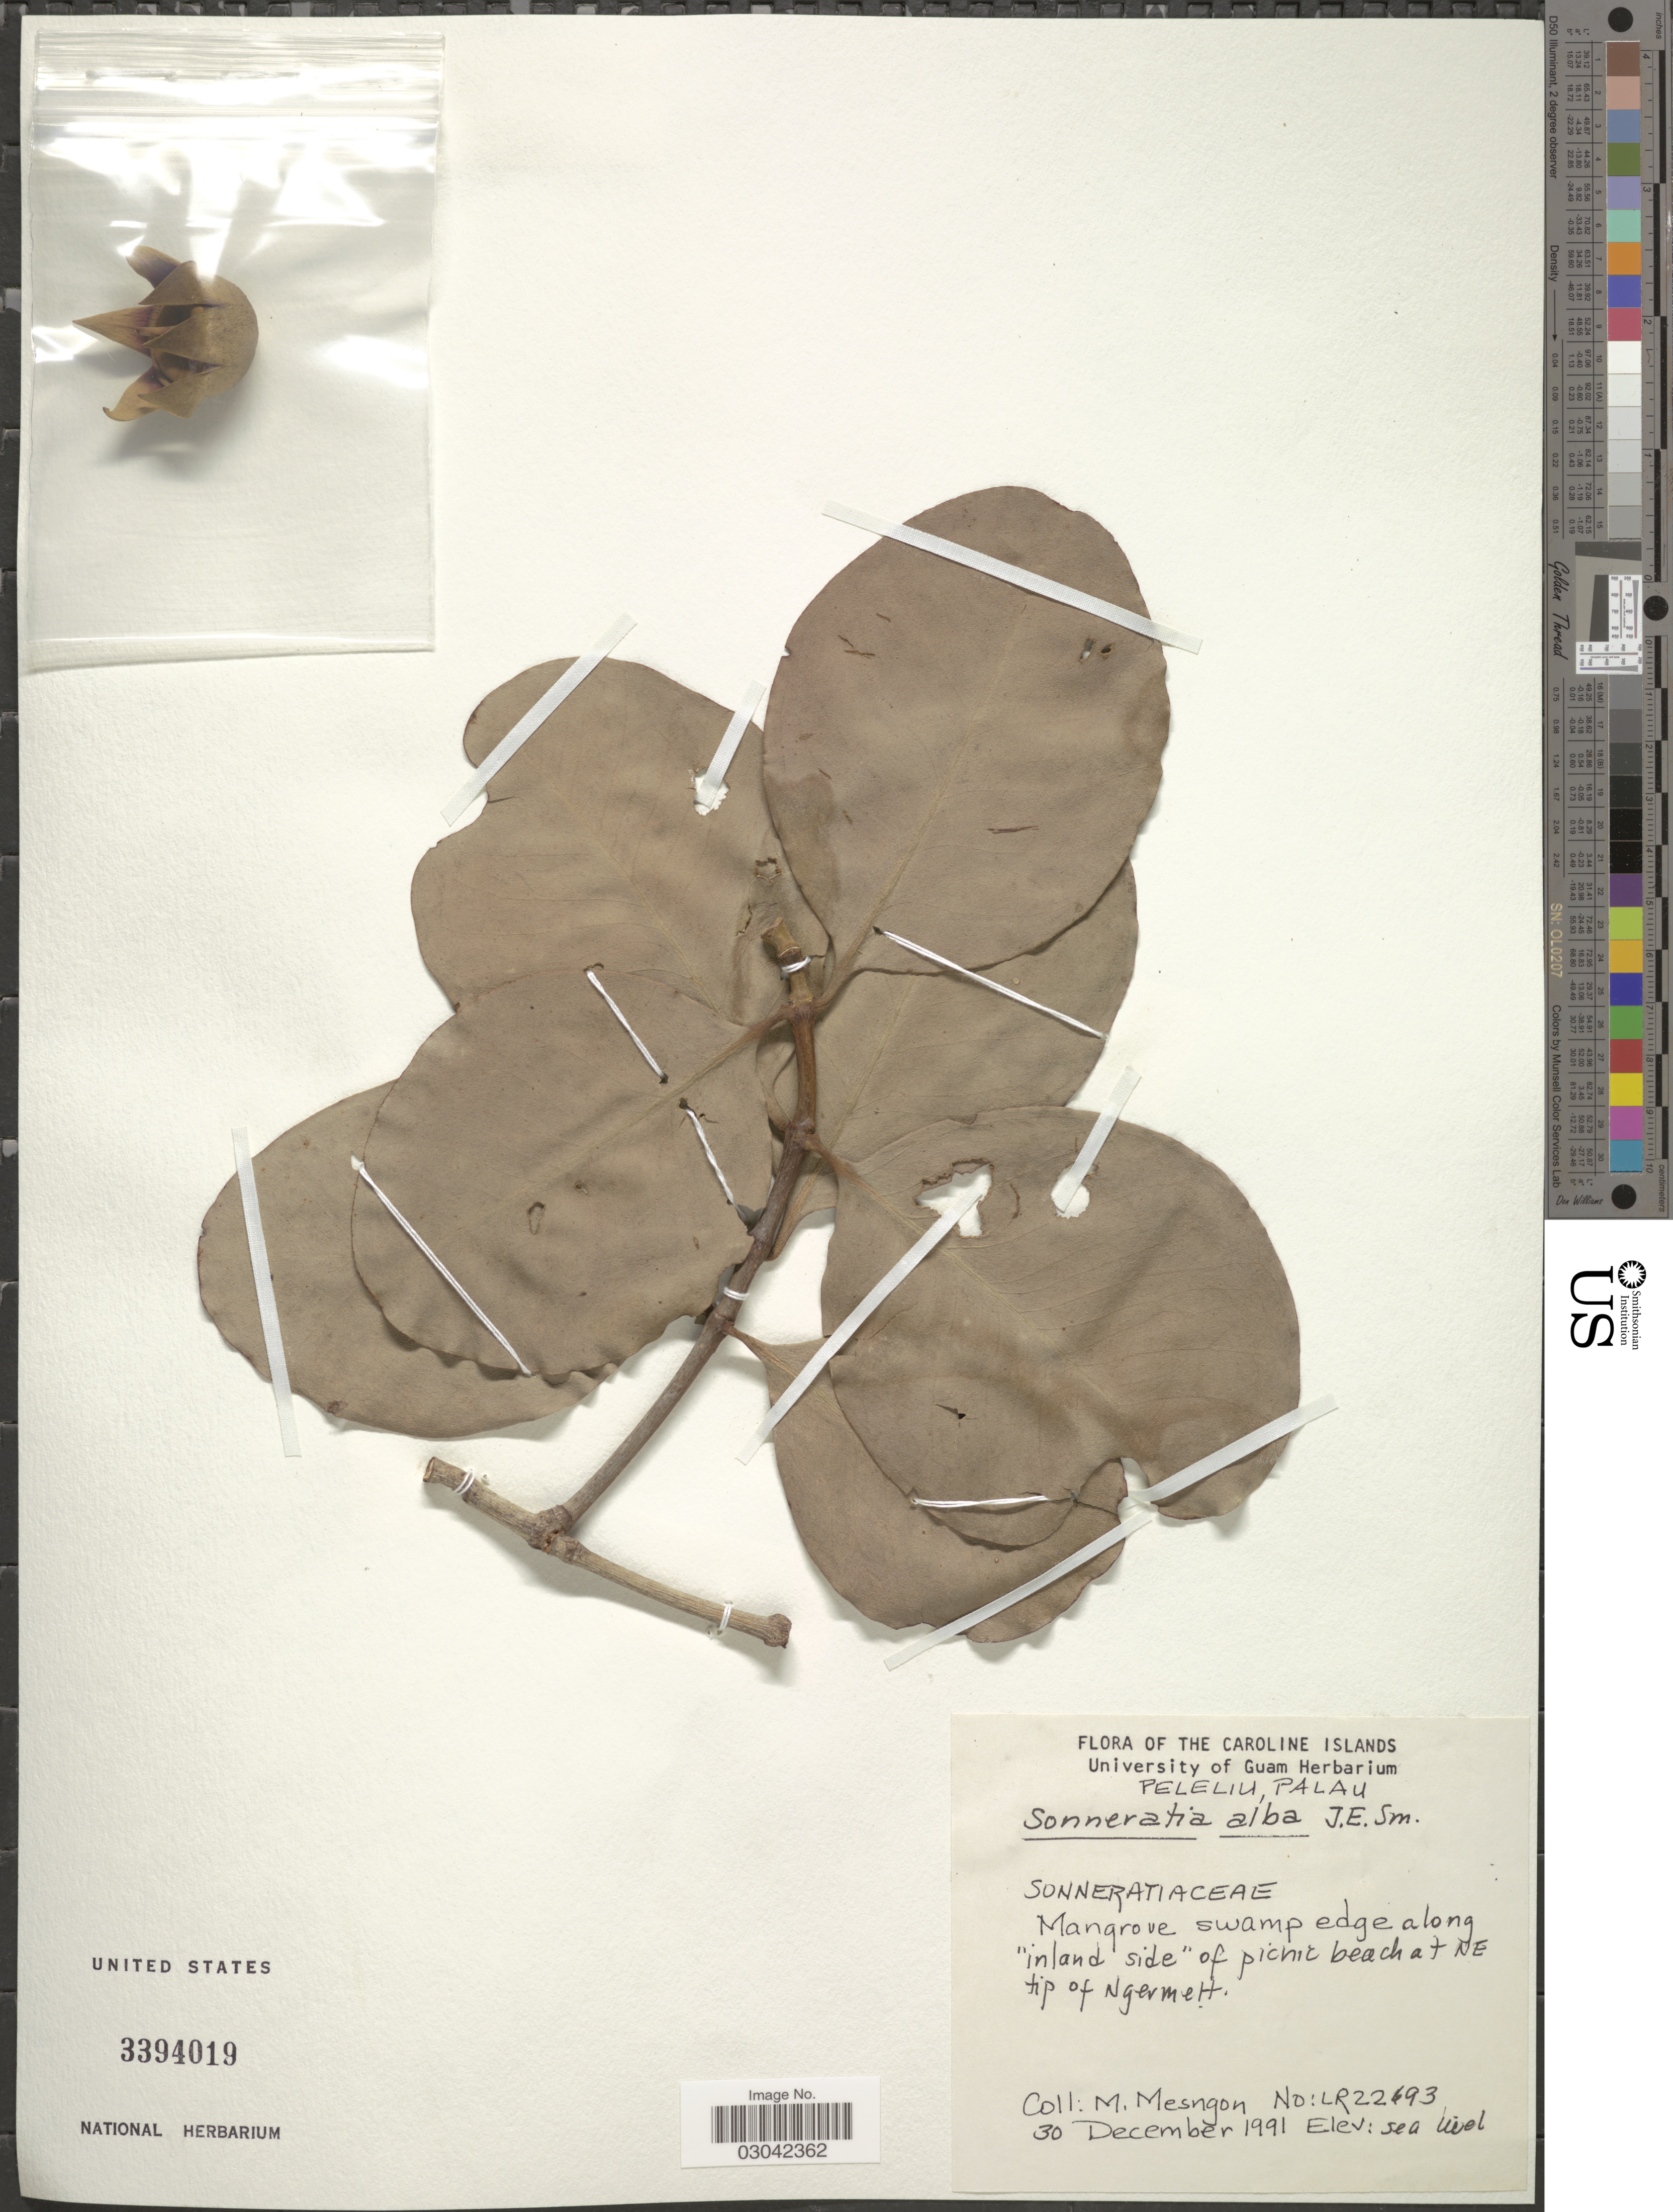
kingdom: Plantae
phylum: Tracheophyta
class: Magnoliopsida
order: Myrtales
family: Lythraceae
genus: Sonneratia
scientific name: Sonneratia alba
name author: Sm.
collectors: M. Mesngon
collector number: LR22693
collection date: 1991-12-30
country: Palau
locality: Caroline Islands. Peleliu, Palau. Mangrove swamp edge along "inland side" of picnic beach at NE tip of Ngermett.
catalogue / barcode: US 3394019